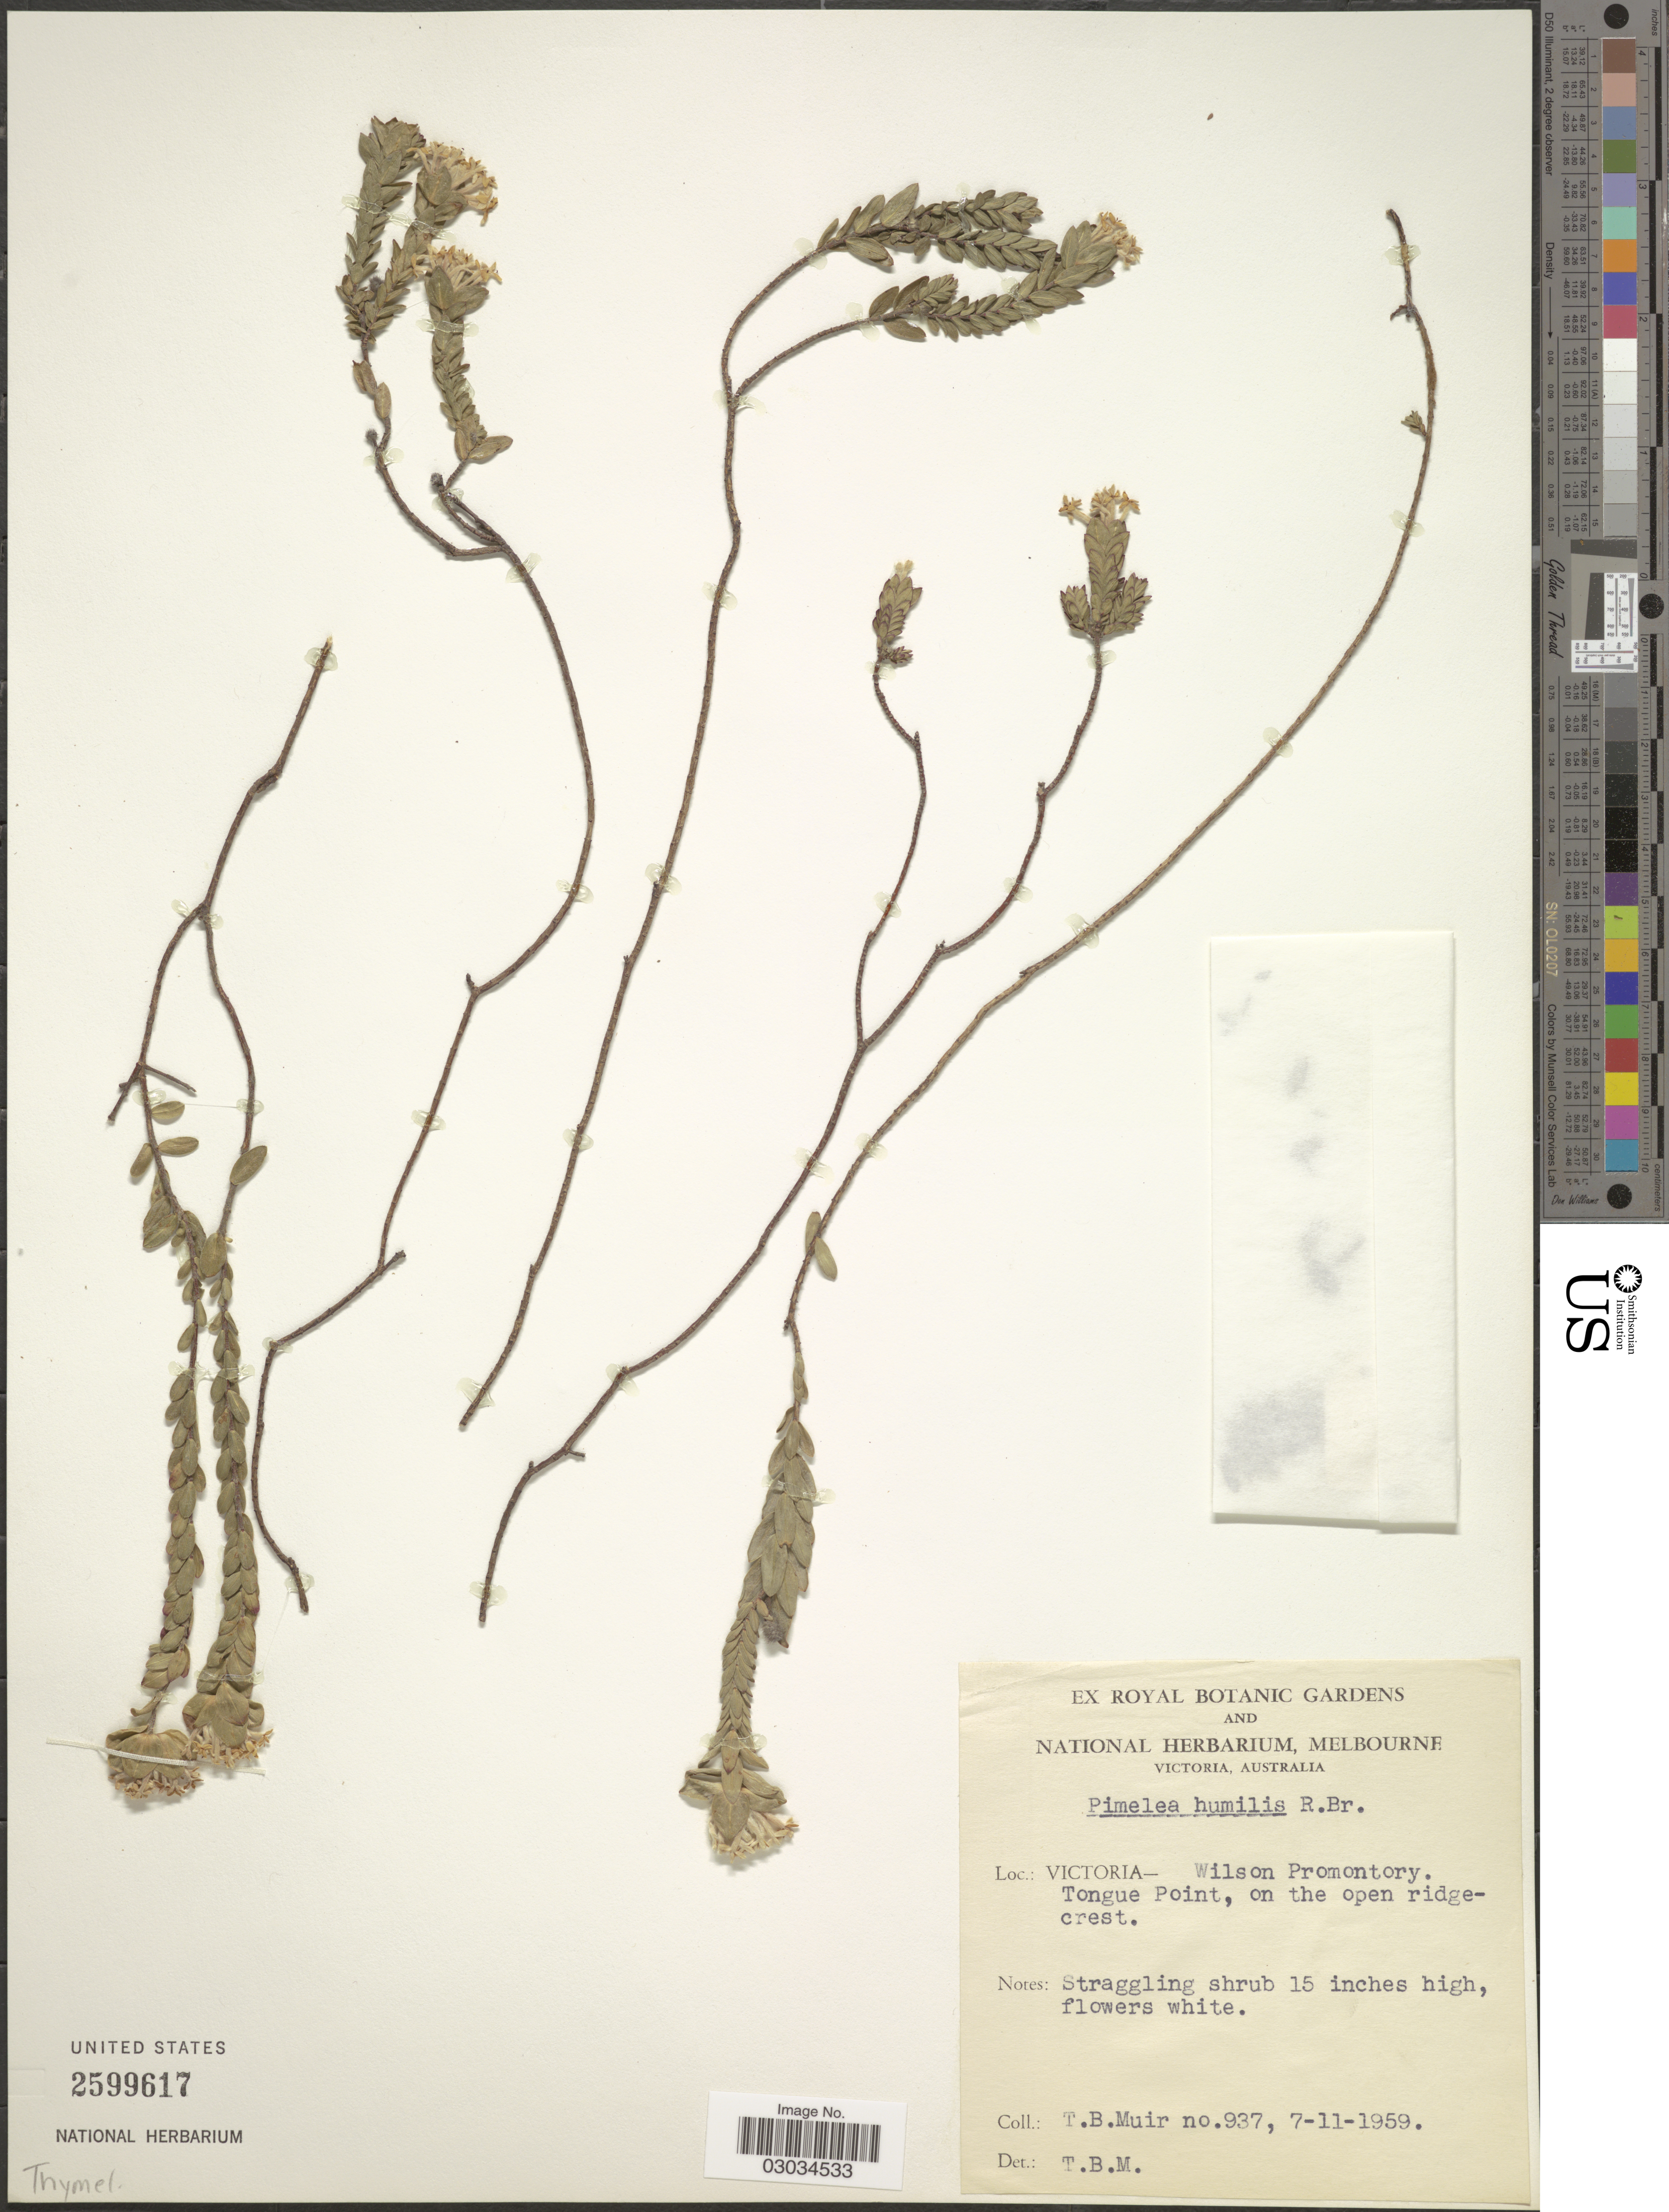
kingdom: Plantae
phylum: Tracheophyta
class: Magnoliopsida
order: Malvales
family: Thymelaeaceae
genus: Pimelea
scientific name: Pimelea humilis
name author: R. Br.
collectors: T. Muir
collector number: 937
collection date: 1959-11-07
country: Australia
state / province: Victoria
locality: Victoria - Wilson Promontory. Tongue Point, on the open ridgecrest.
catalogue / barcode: US 2599617